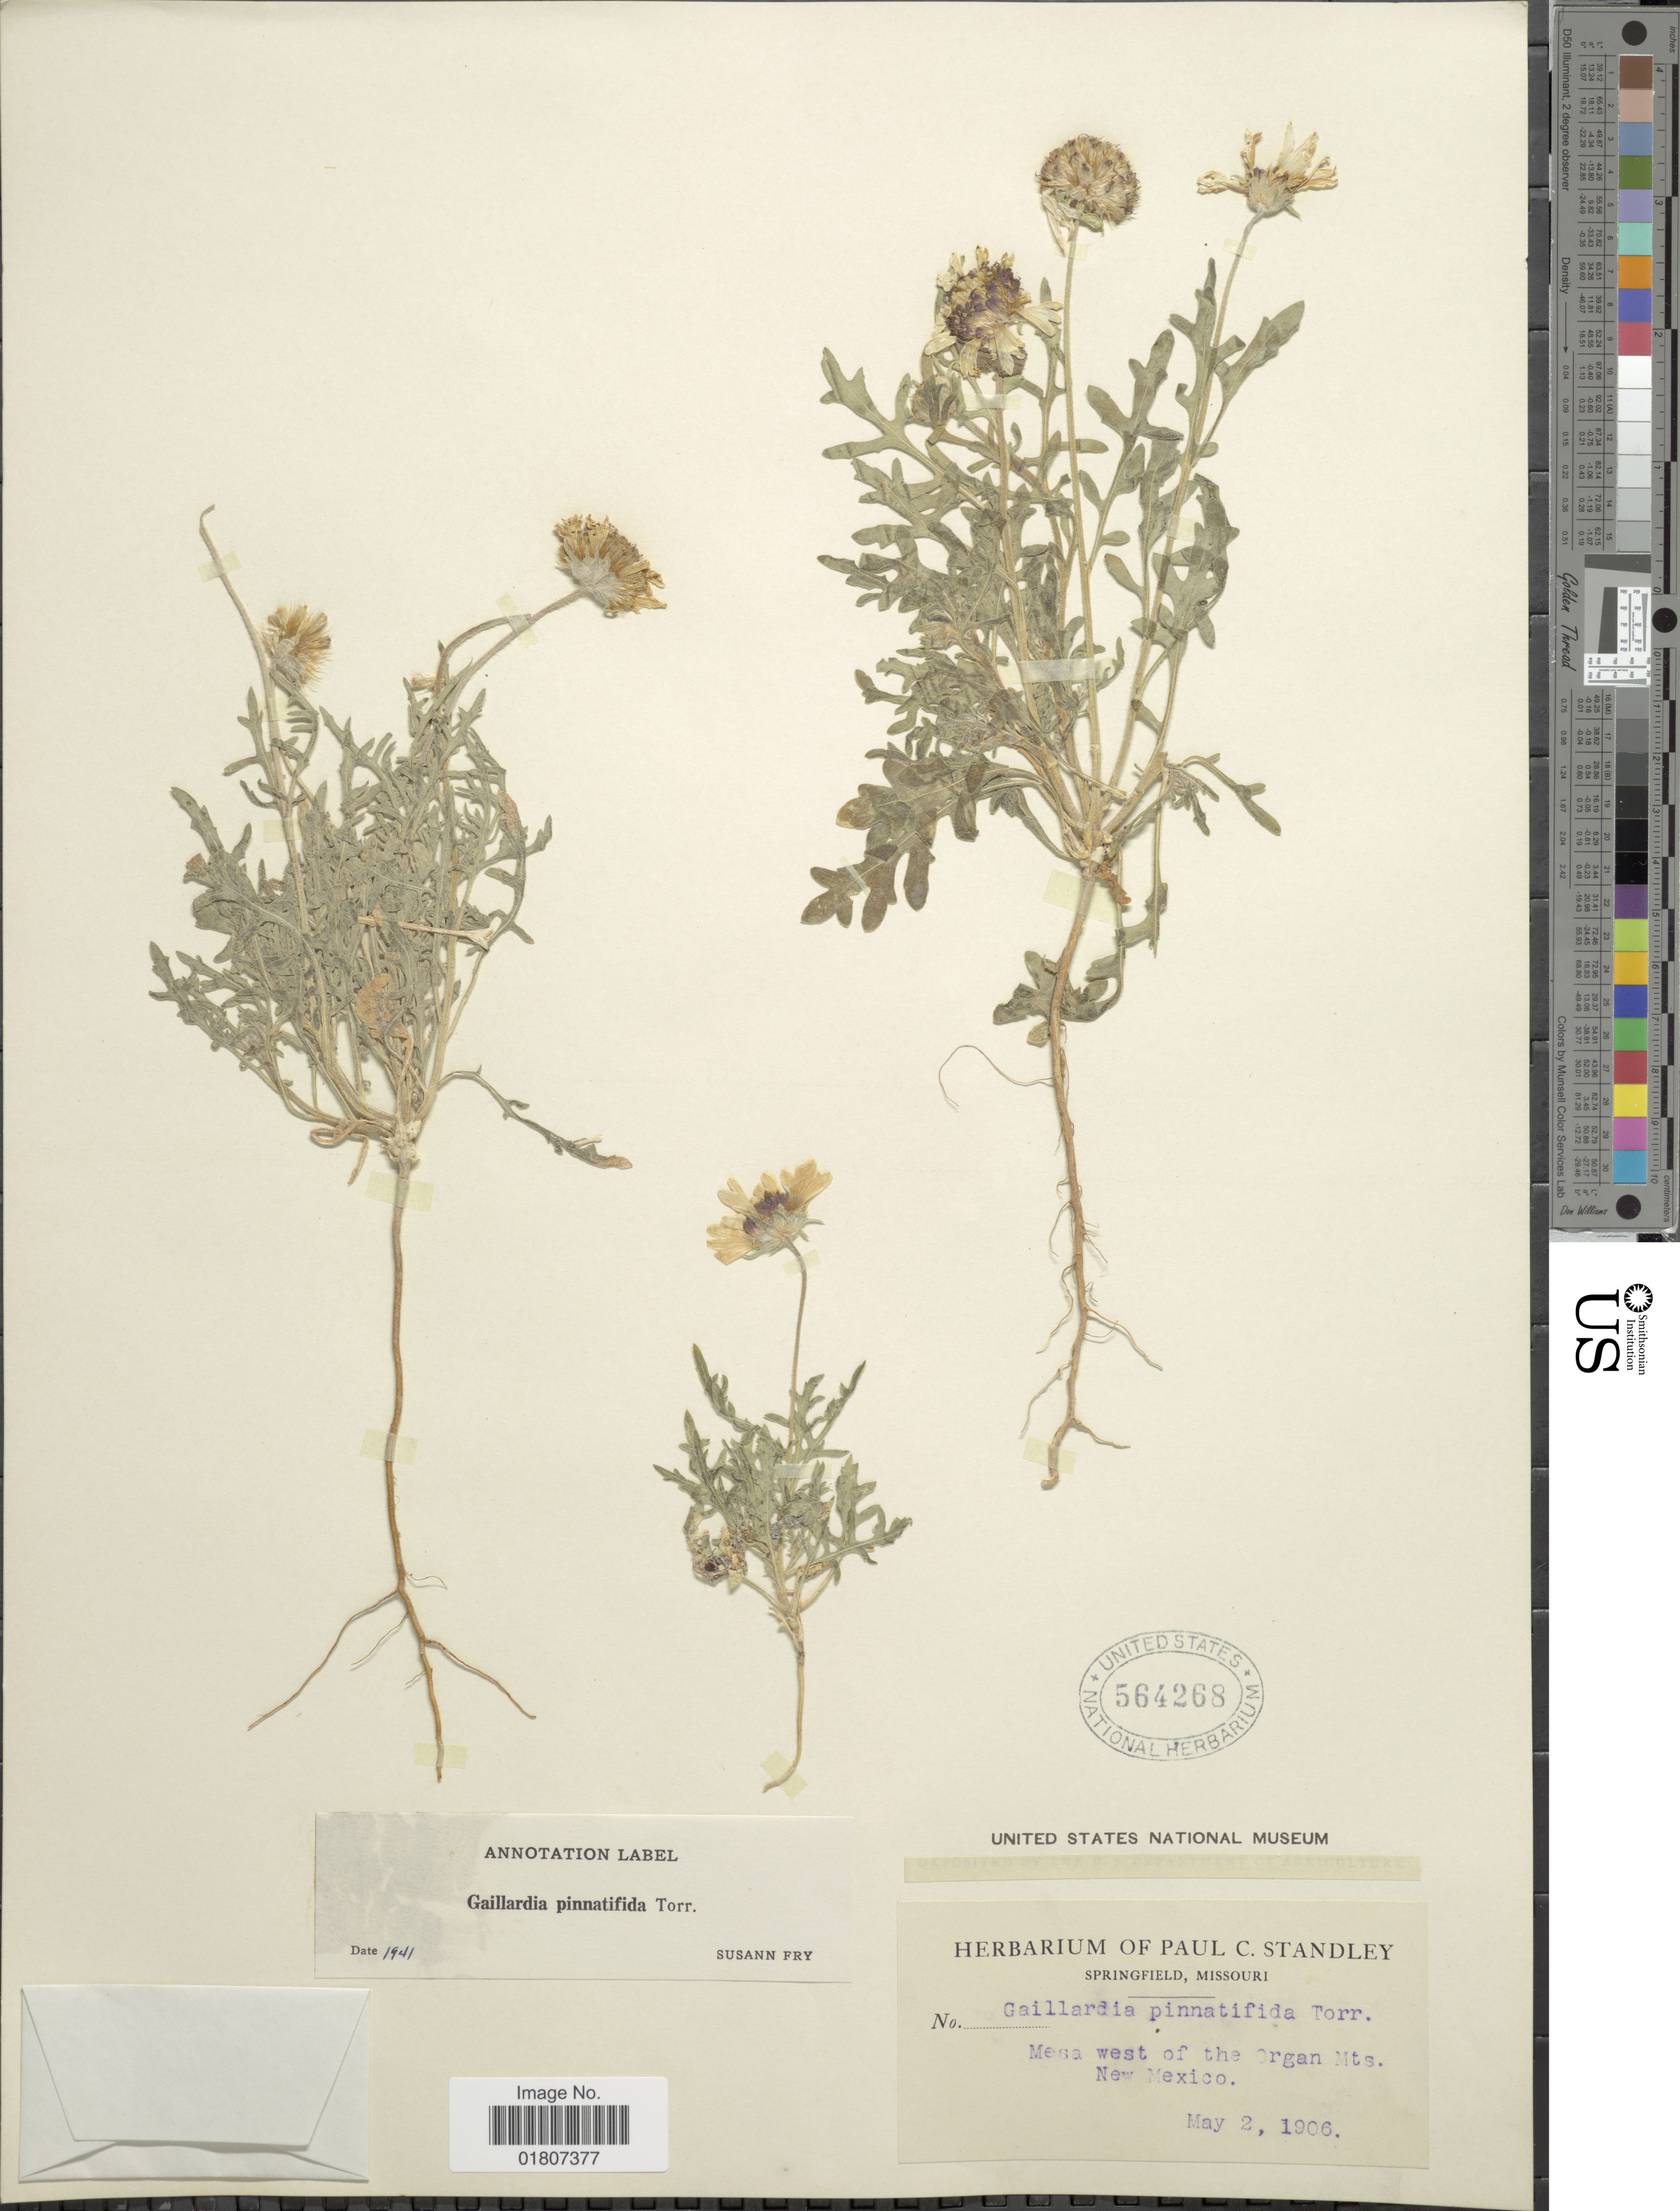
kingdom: Plantae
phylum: Tracheophyta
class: Magnoliopsida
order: Asterales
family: Asteraceae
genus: Gaillardia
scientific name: Gaillardia pinnatifida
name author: Torr.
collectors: ex herb. Paul C. Standley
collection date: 1906-05-02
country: United States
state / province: New Mexico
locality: Mesa west of the Organ Mts.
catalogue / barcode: US 564268